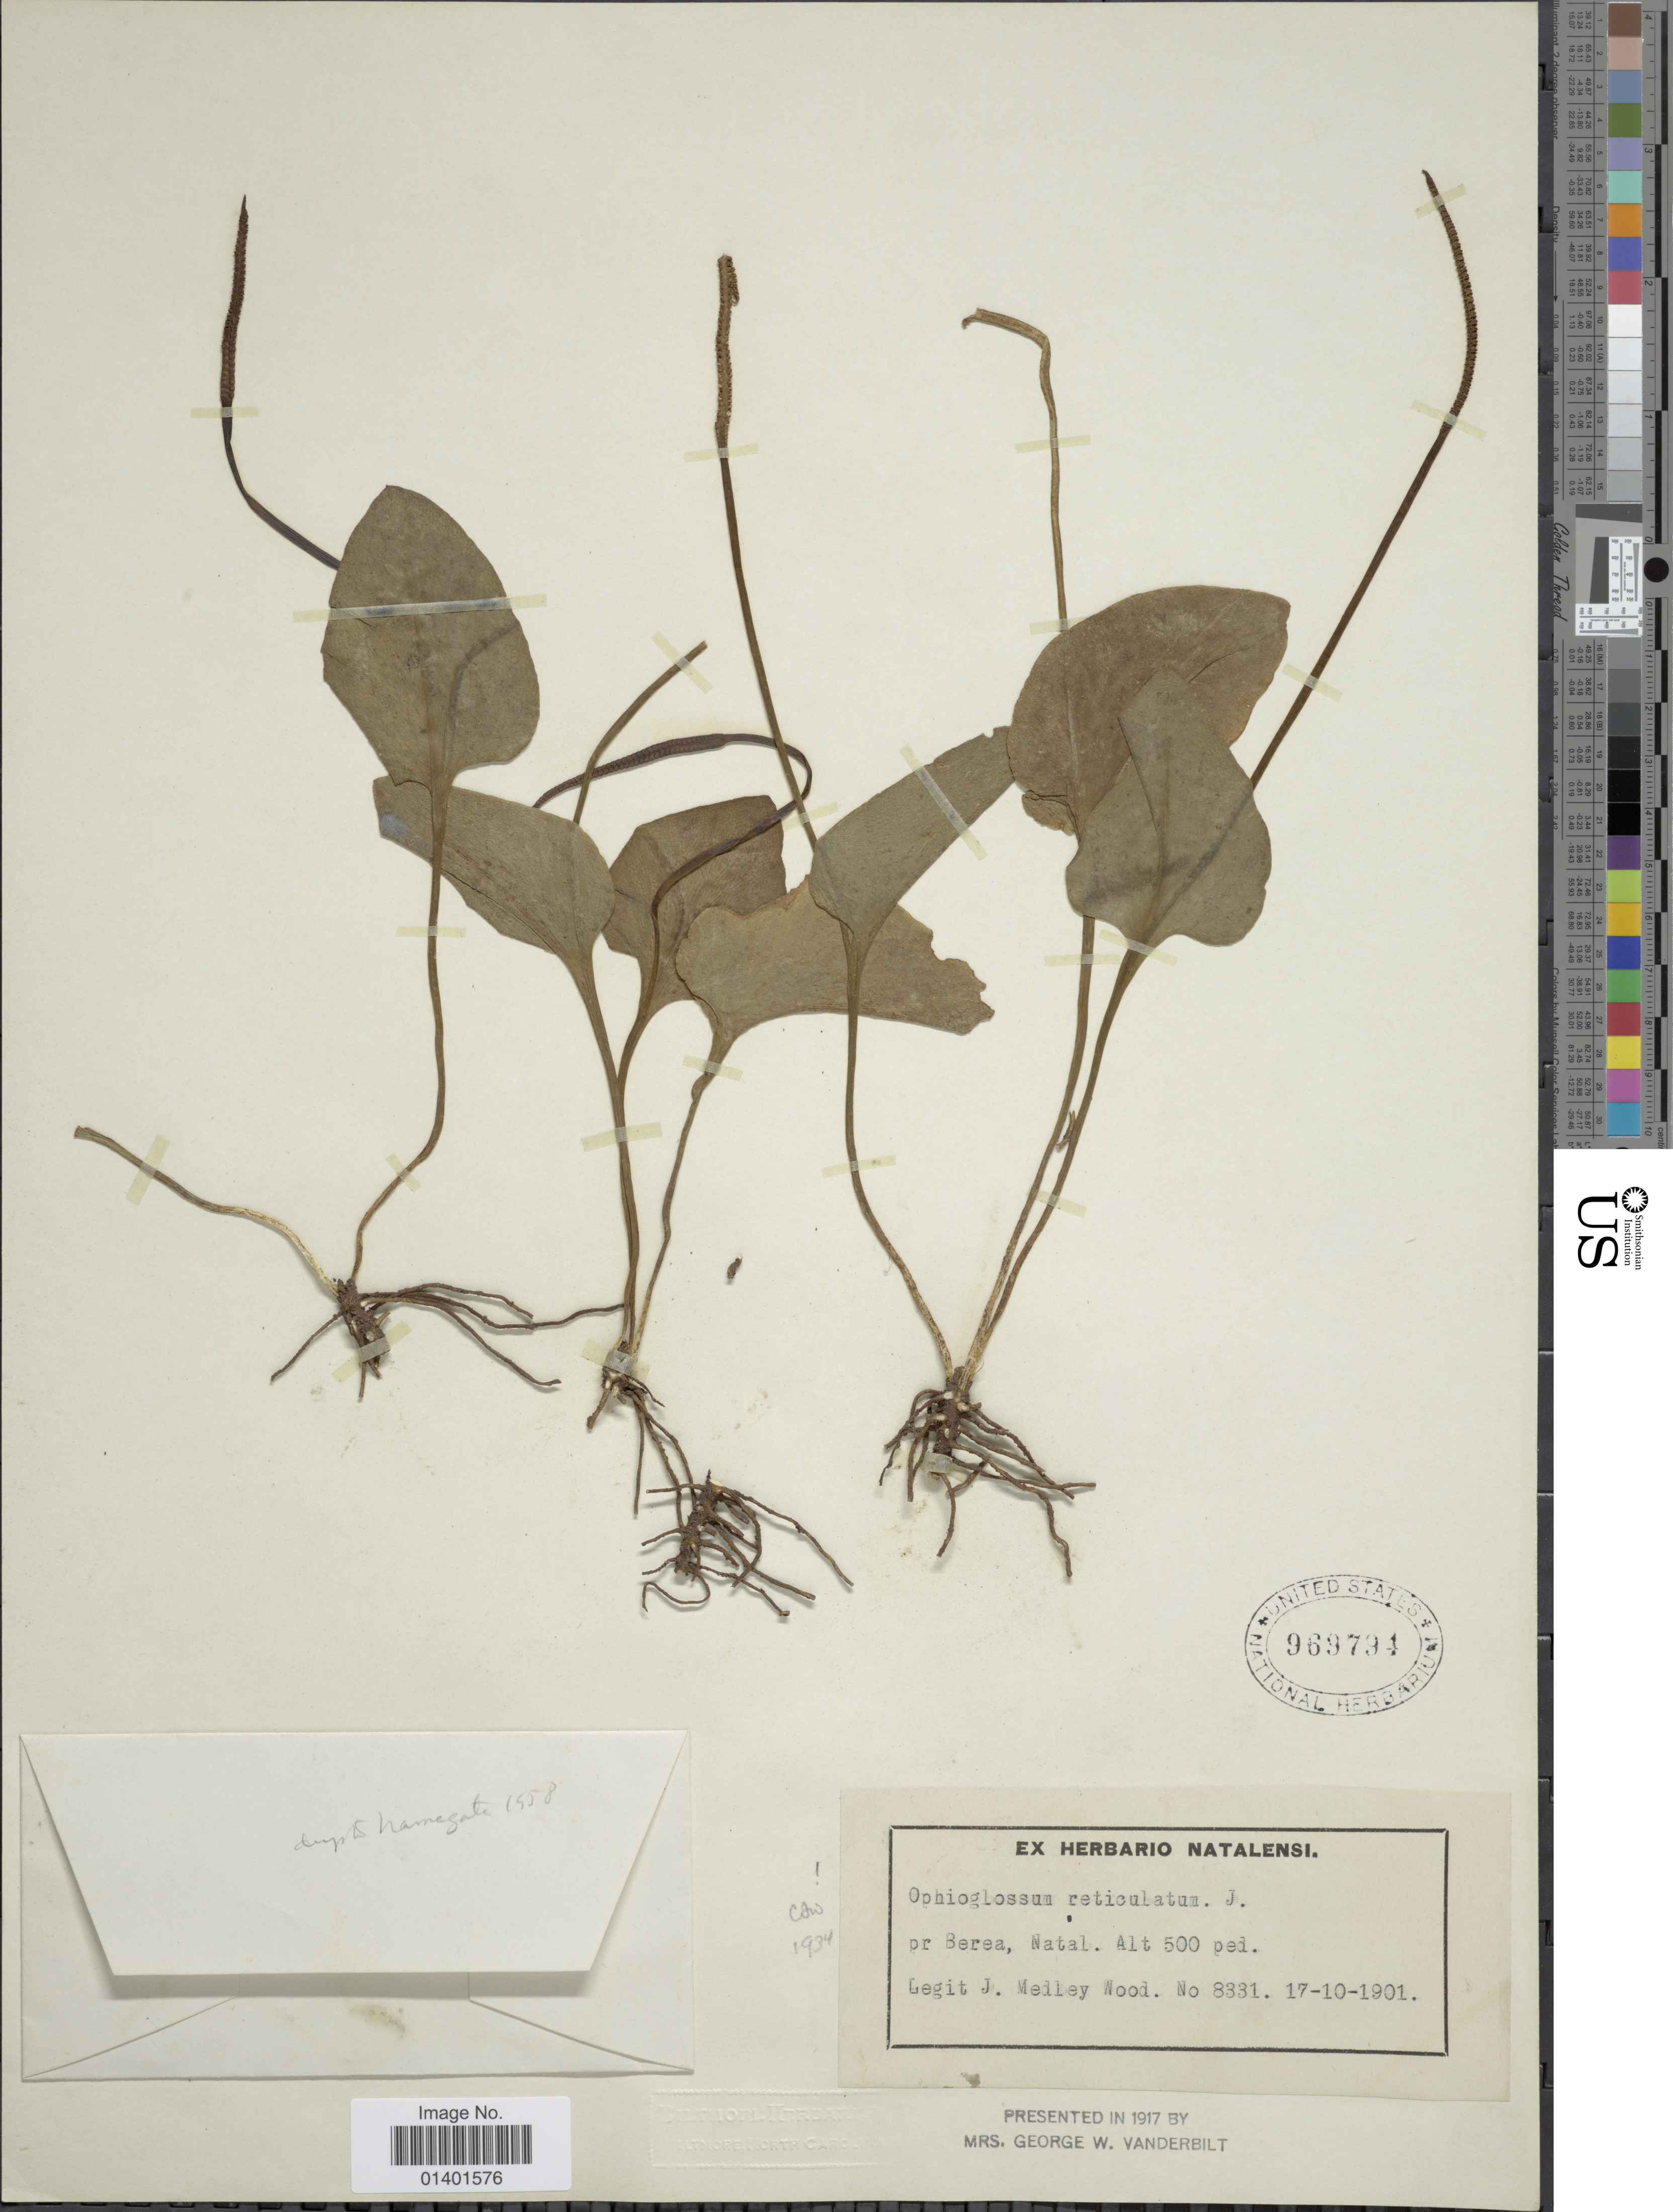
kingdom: Plantae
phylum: Tracheophyta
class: Polypodiopsida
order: Ophioglossales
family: Ophioglossaceae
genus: Ophioglossum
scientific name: Ophioglossum reticulatum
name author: L.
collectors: J. M. Wood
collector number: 8331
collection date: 1901-10-17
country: South Africa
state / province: KwaZulu-Natal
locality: Pr. Berea, Natal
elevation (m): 152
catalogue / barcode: US 969794